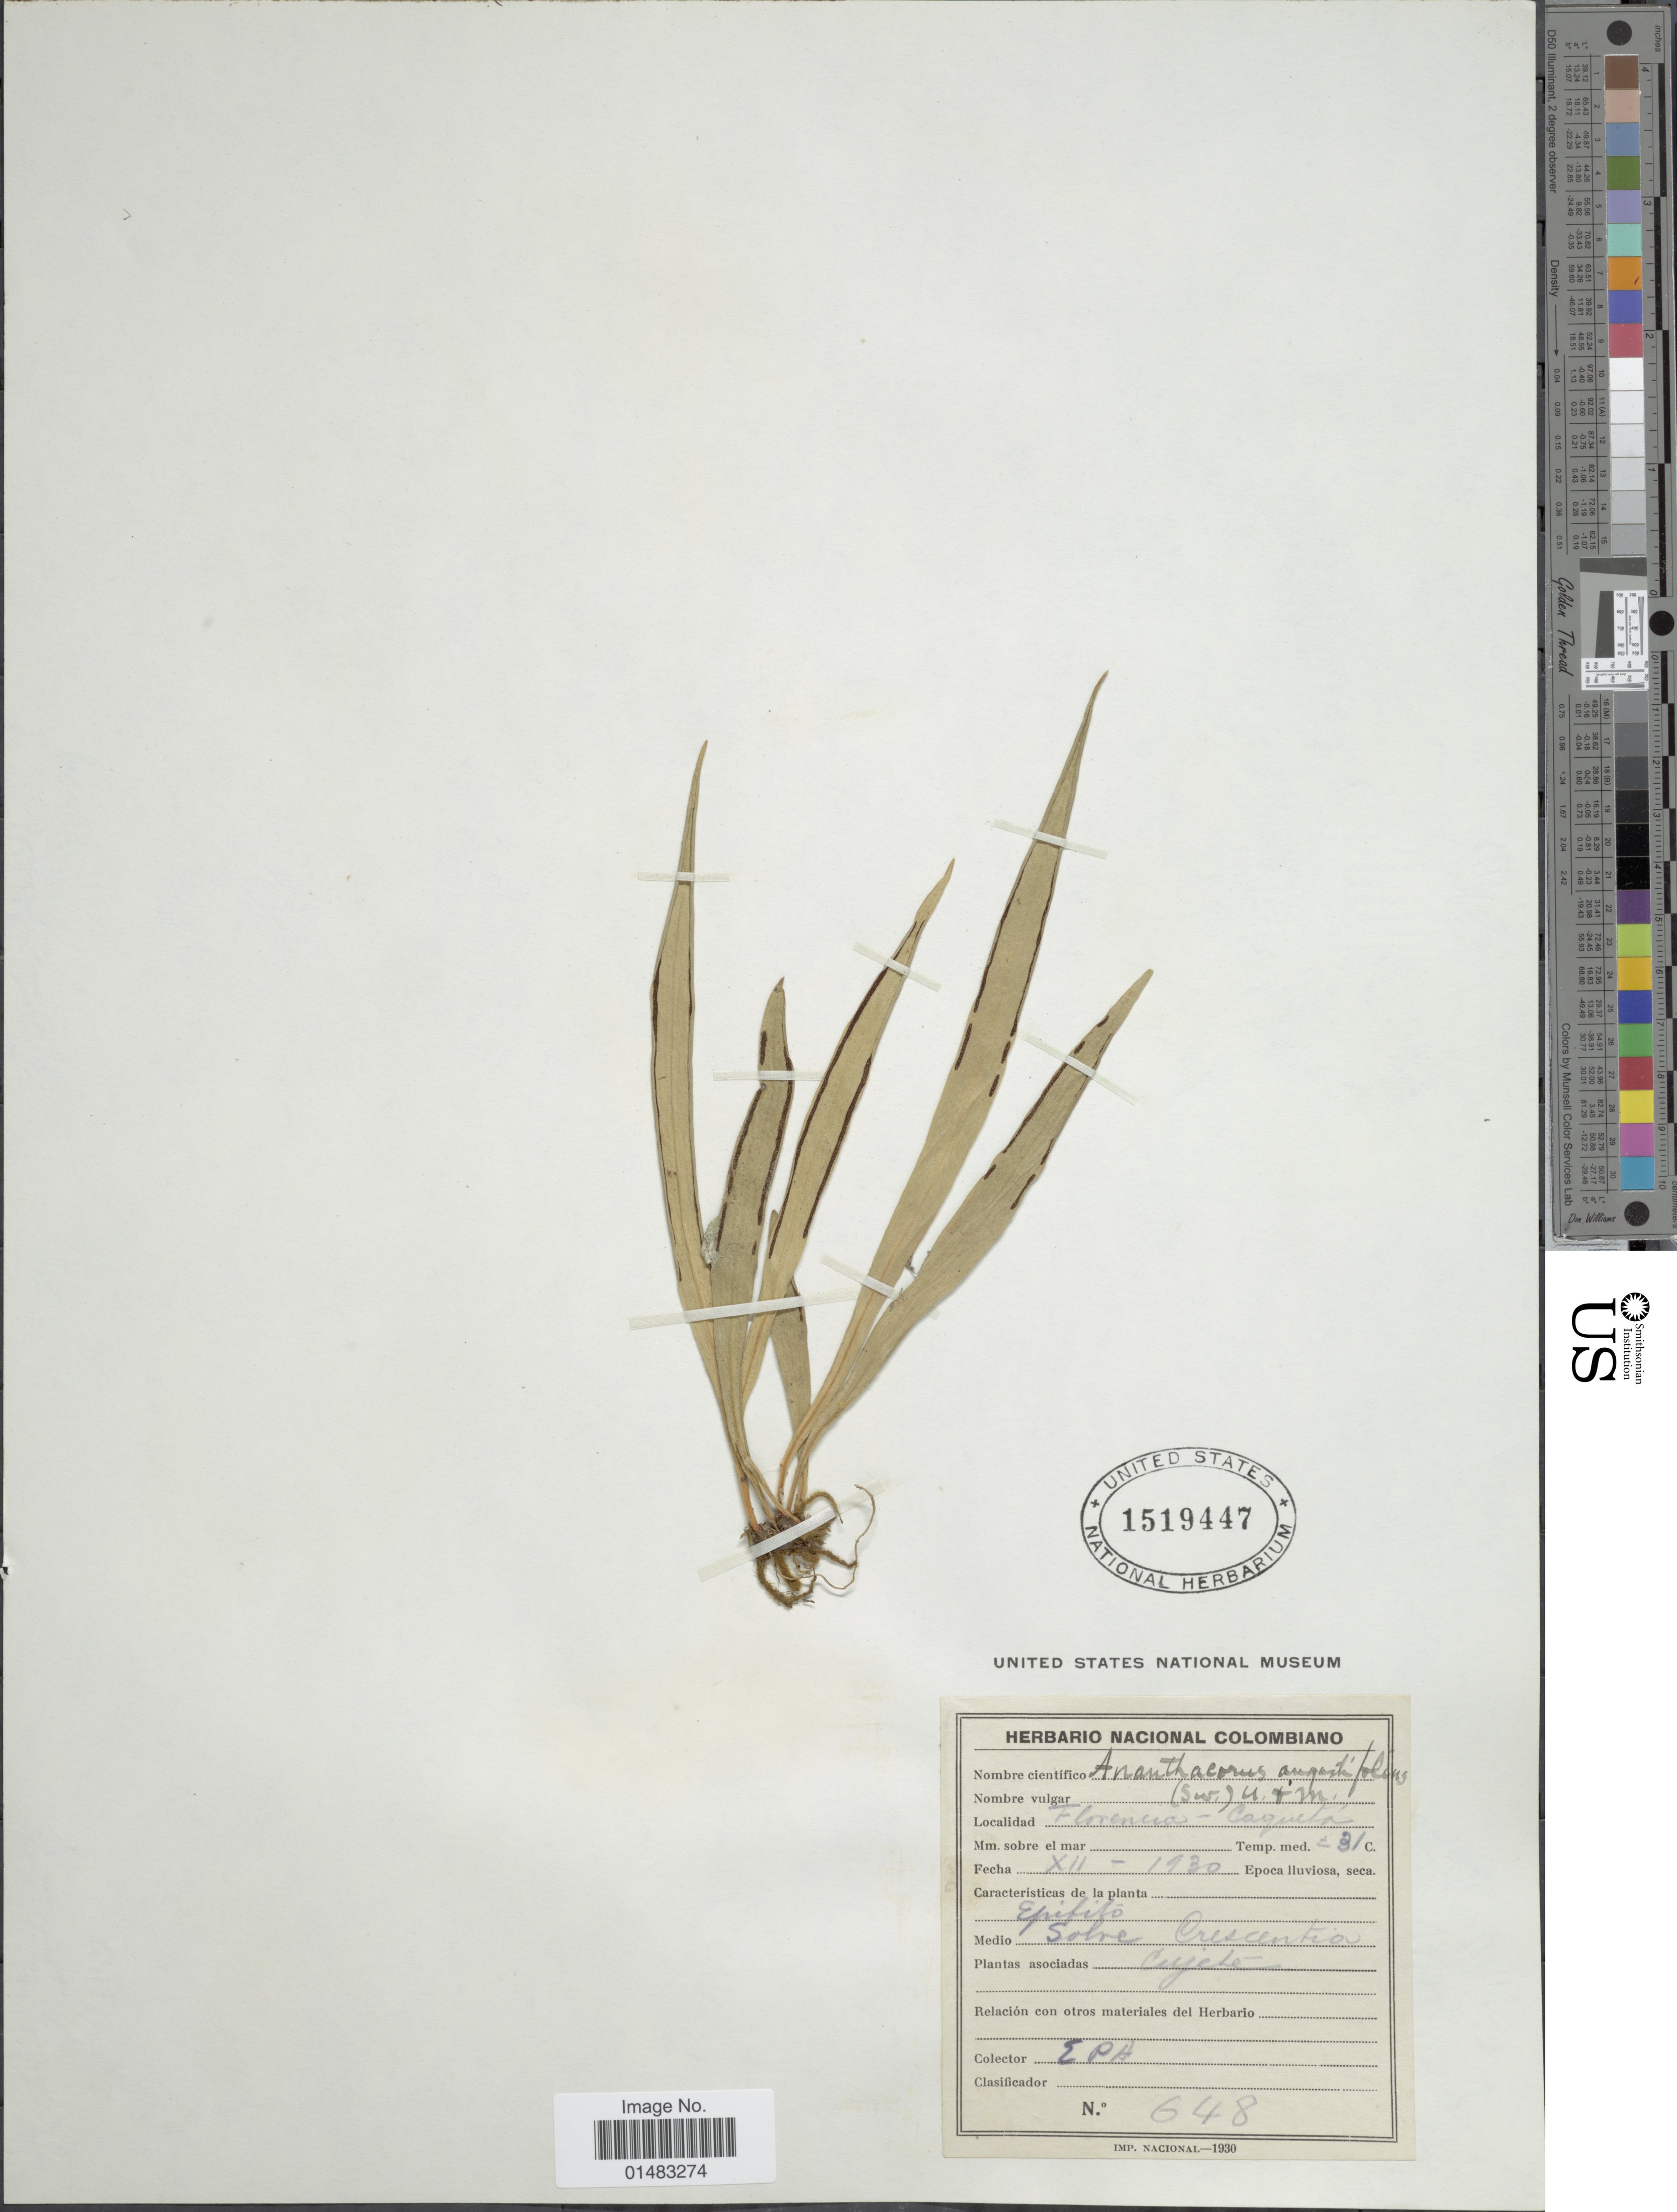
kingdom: Plantae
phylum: Tracheophyta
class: Polypodiopsida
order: Polypodiales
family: Pteridaceae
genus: Ananthacorus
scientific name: Ananthacorus angustifolius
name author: (Sw.) Underw. & Maxon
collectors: E. P. H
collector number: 648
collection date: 1930-12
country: Colombia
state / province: Caquetá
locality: Florencia - Caqueta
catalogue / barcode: US 1519447